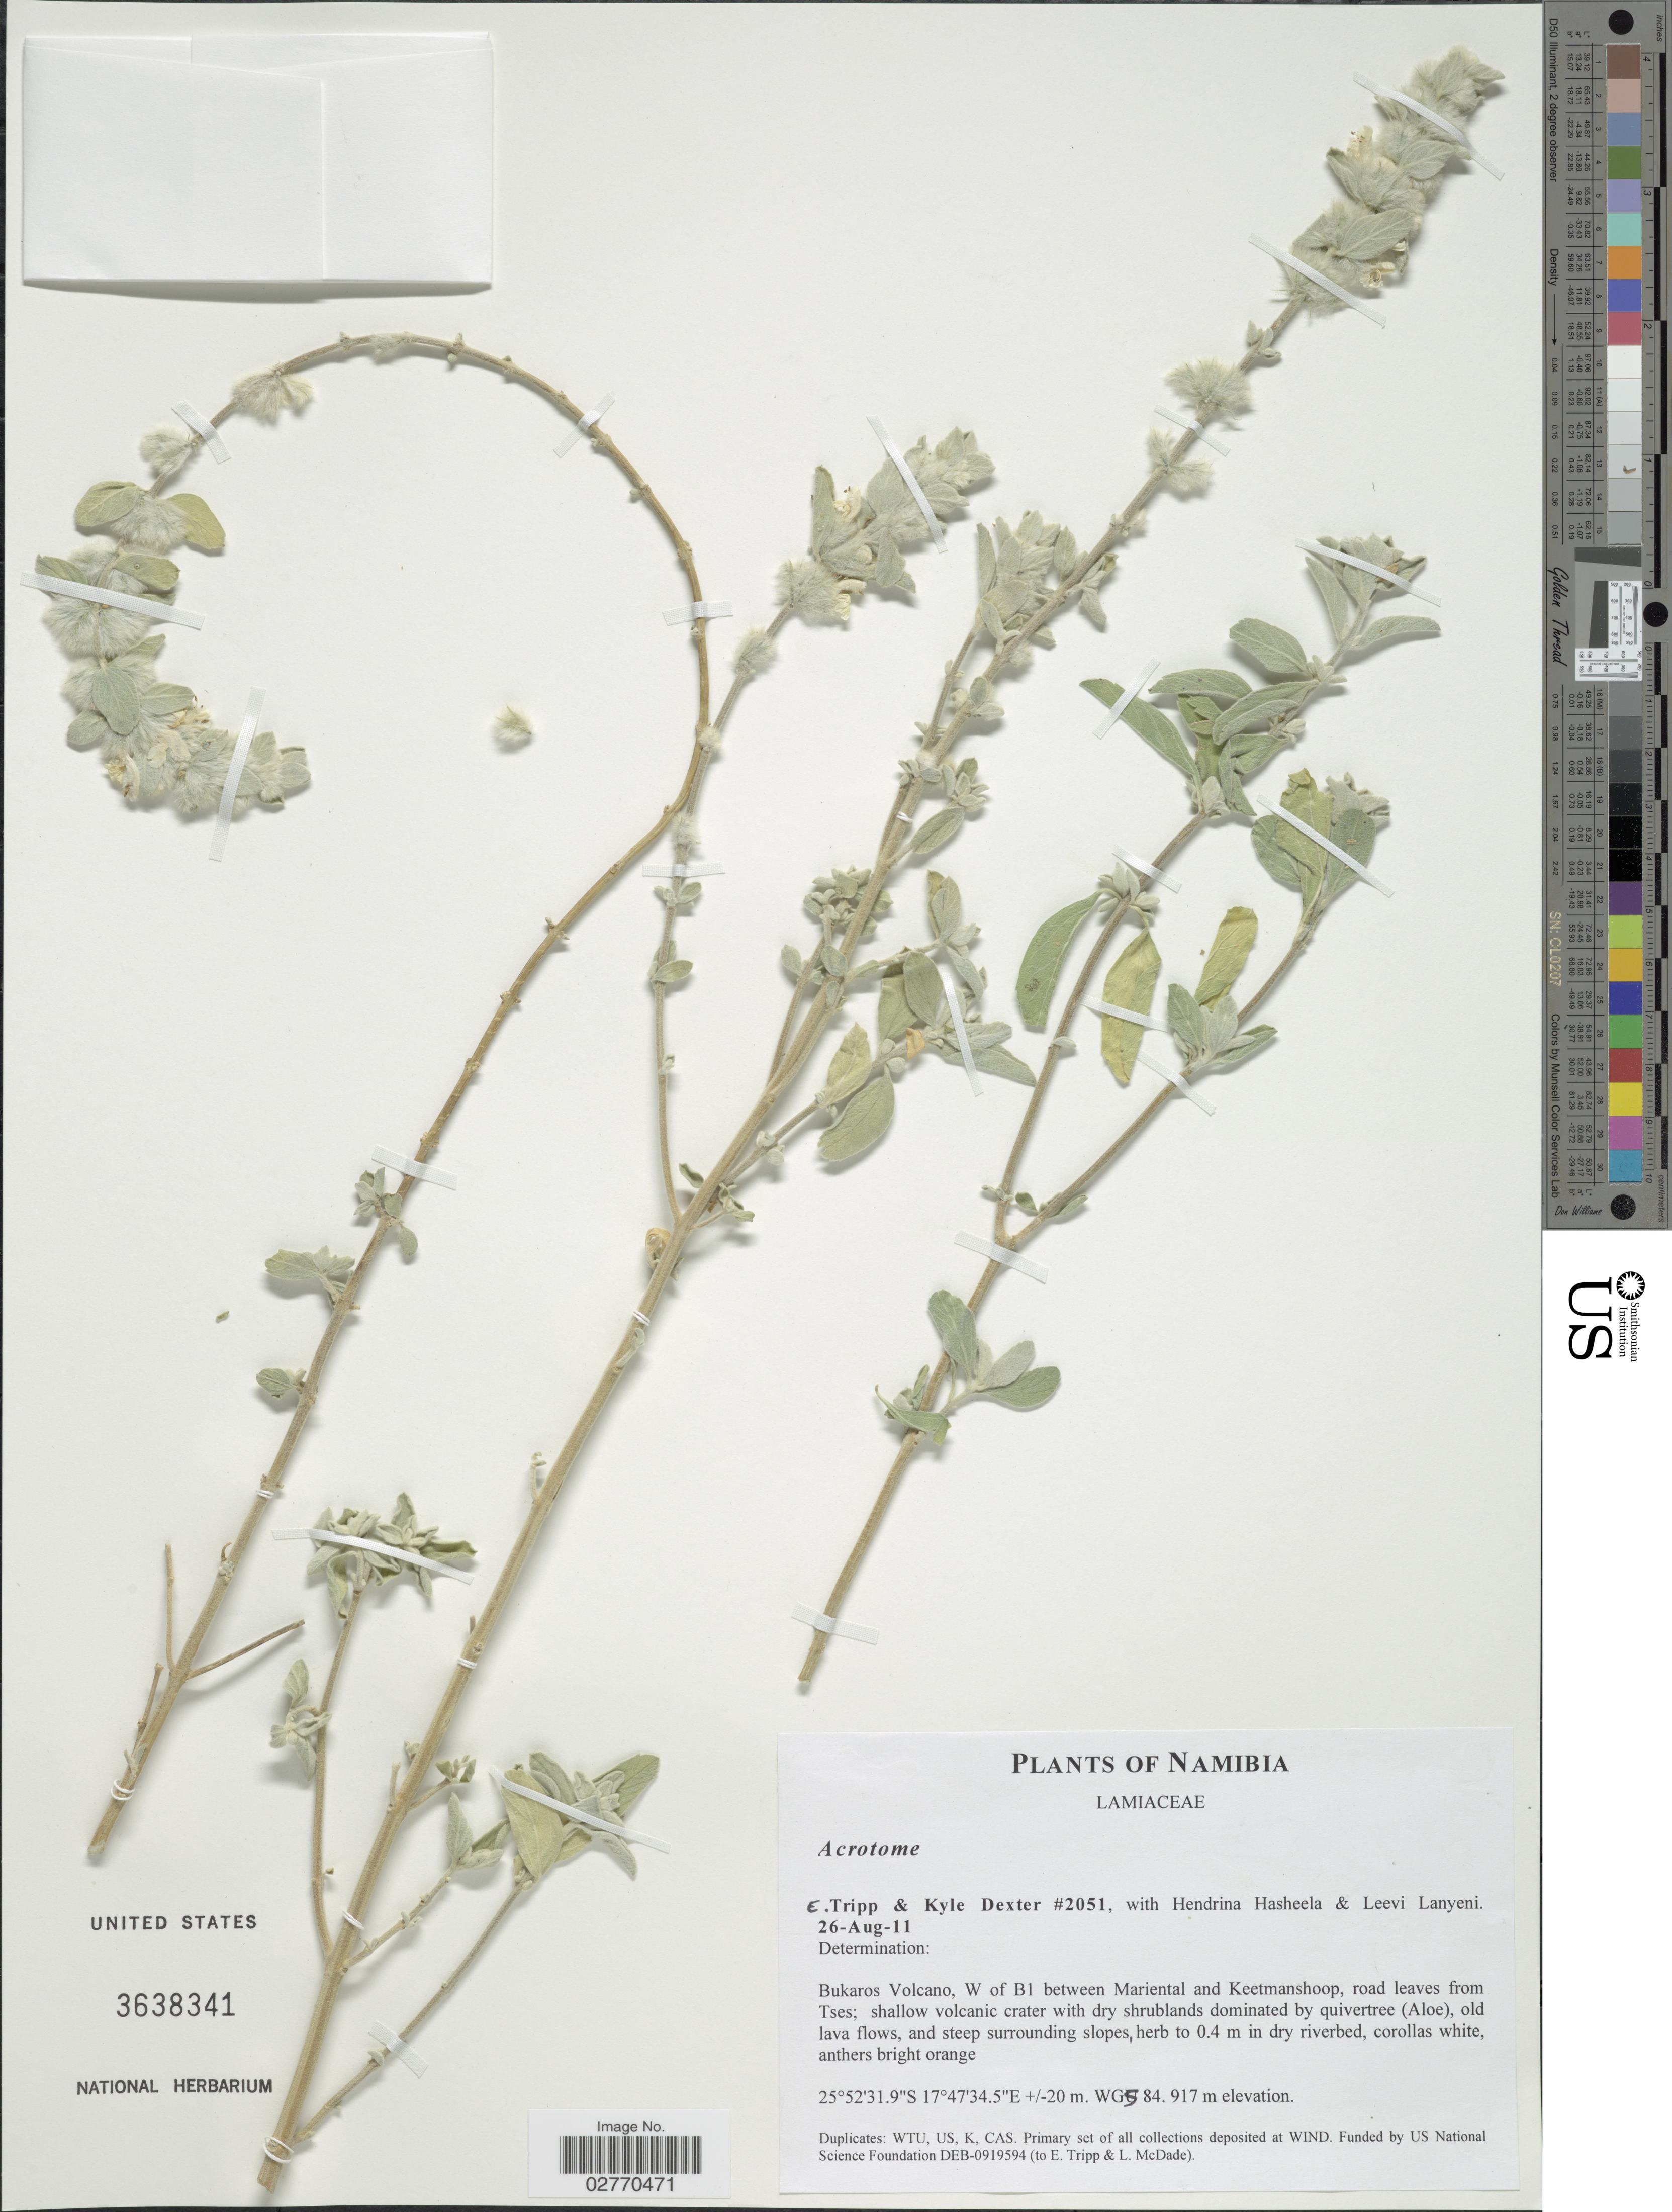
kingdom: Plantae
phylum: Tracheophyta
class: Magnoliopsida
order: Lamiales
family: Lamiaceae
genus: Acrotome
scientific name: Acrotome sp.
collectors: E. Tripp, K. Dexter, H. Hasheela & L. Lanyeni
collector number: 2051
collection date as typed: Transcribed d/m/y: 26/8/11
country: Namibia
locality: Bukaros Volcano, W of B1 between Mariental and Keetmanshoop, road leaves from Tses.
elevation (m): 917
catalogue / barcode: US 3638341